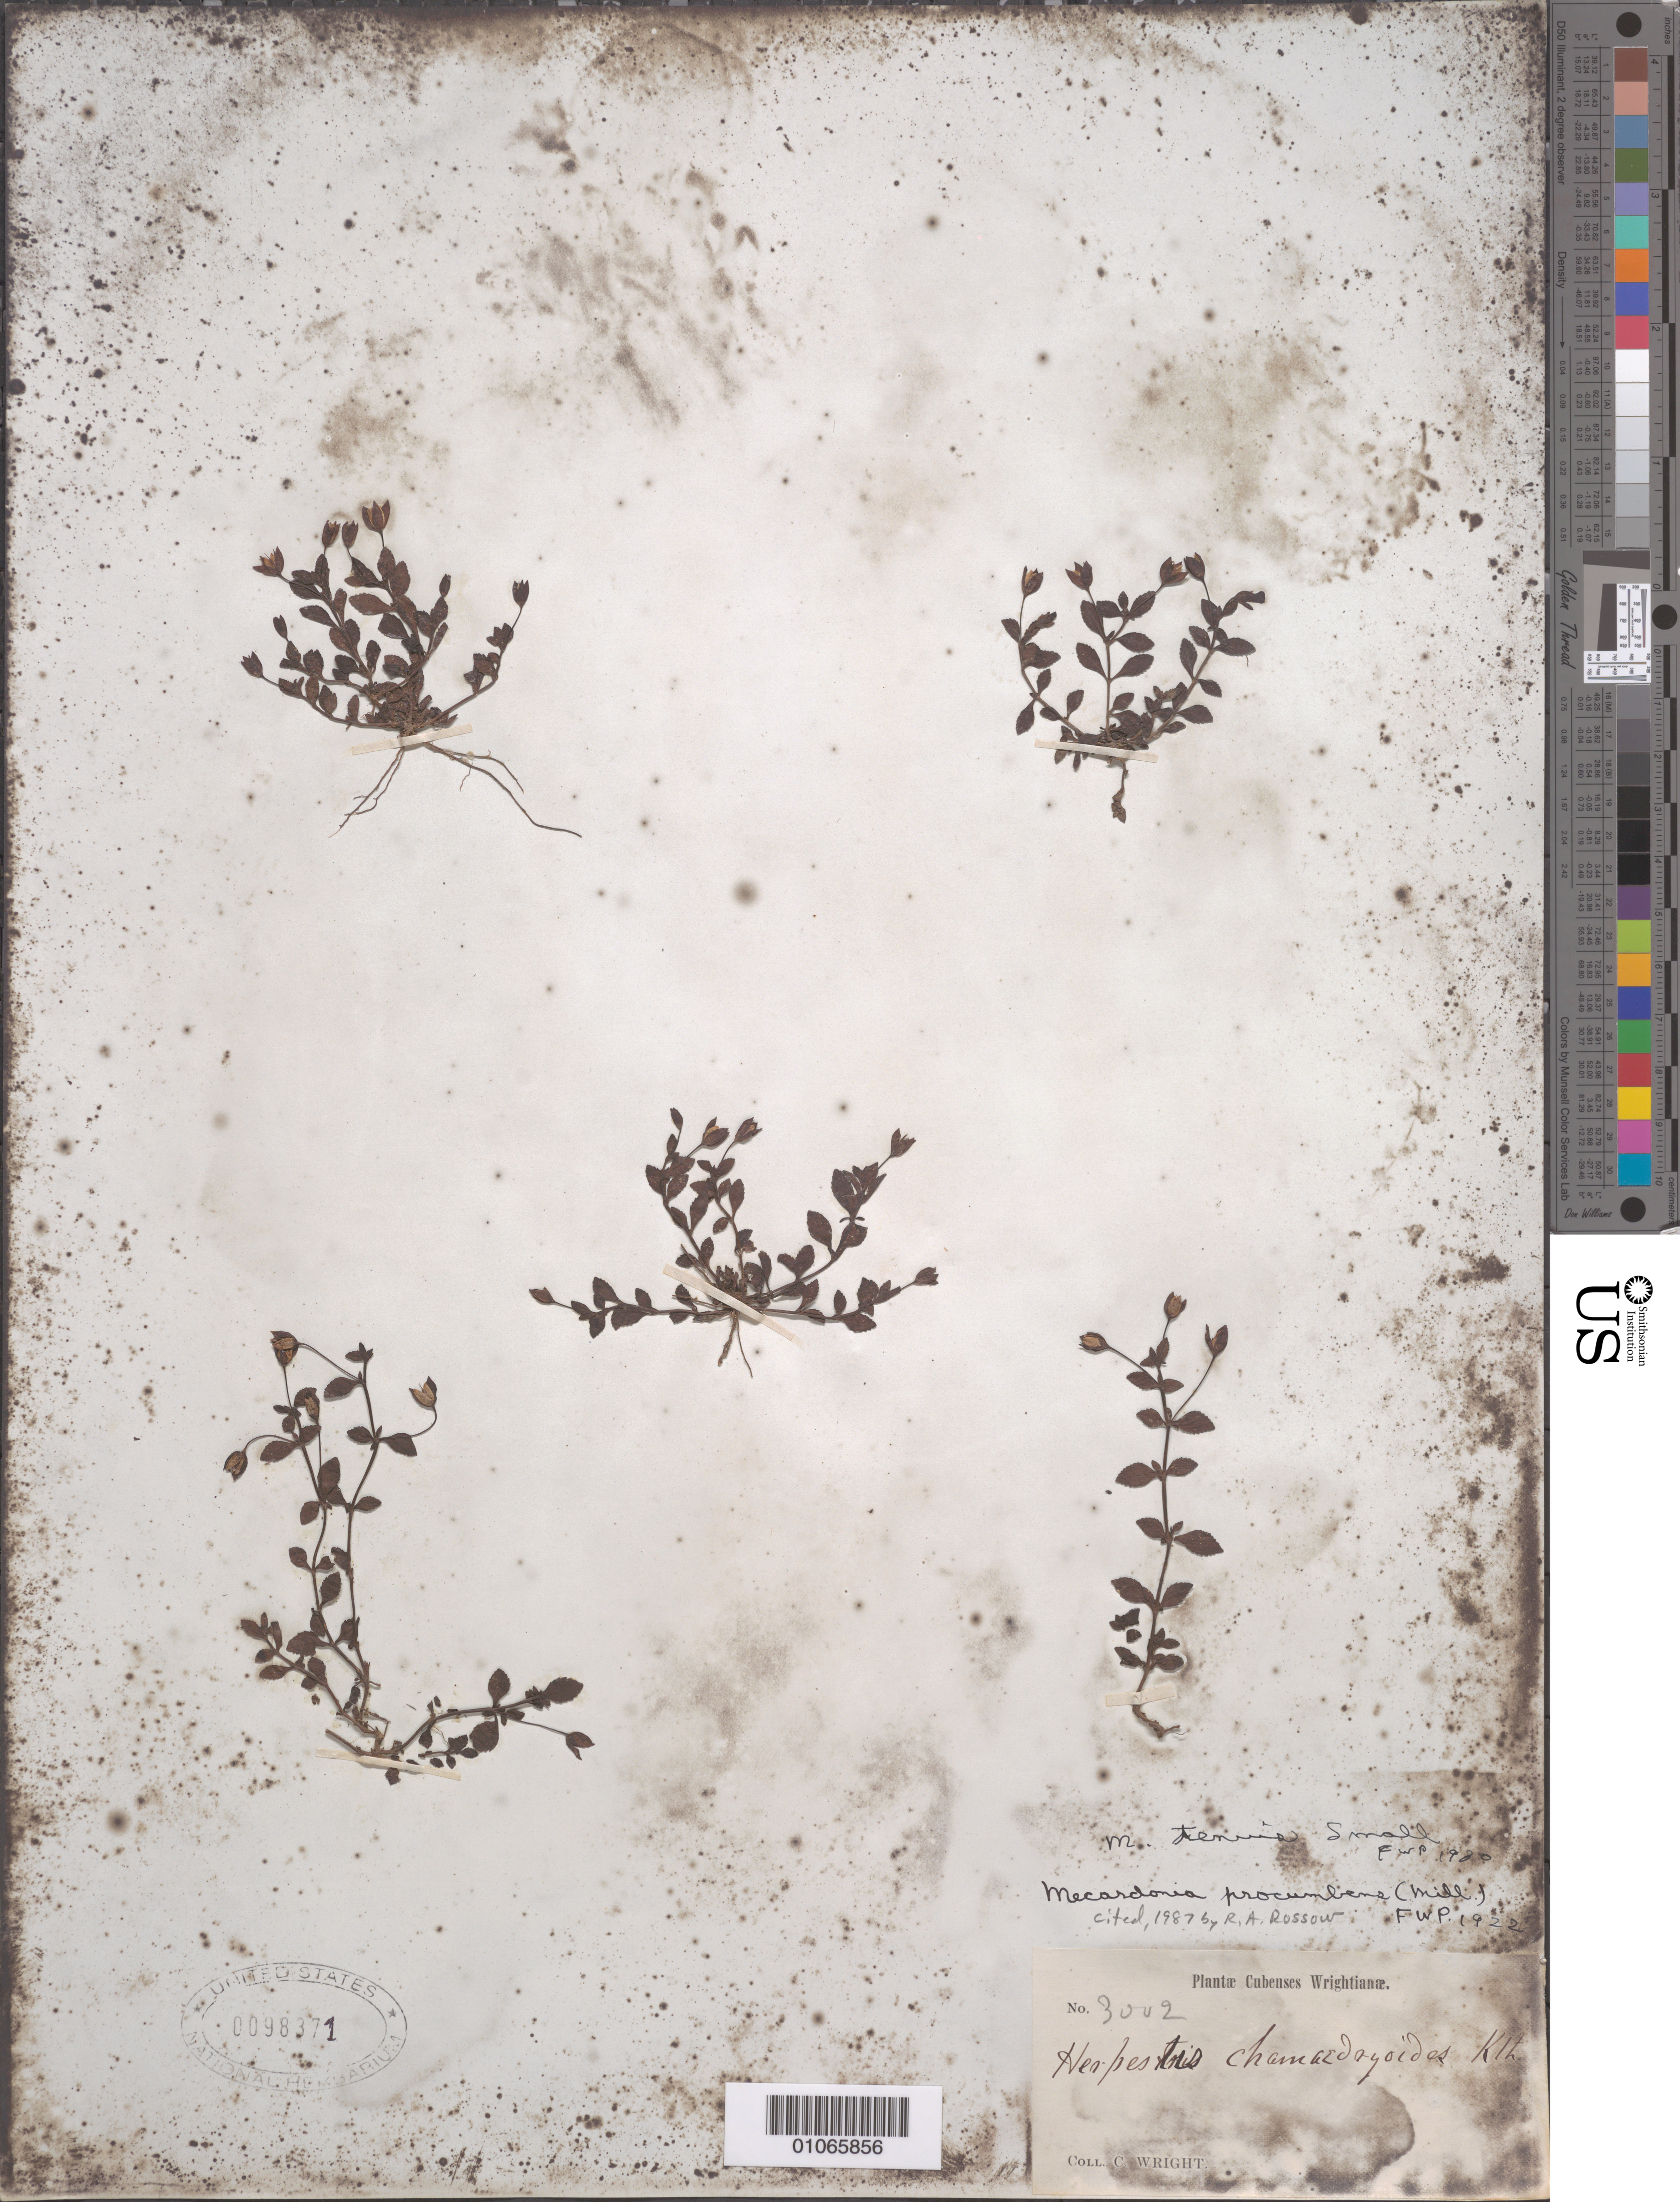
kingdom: Plantae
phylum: Tracheophyta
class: Magnoliopsida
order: Lamiales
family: Plantaginaceae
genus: Mecardonia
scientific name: Mecardonia procumbens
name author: (Mill.) Small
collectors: C. Wright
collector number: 3002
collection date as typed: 1800 to 1899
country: Cuba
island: Cuba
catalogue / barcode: US 98371